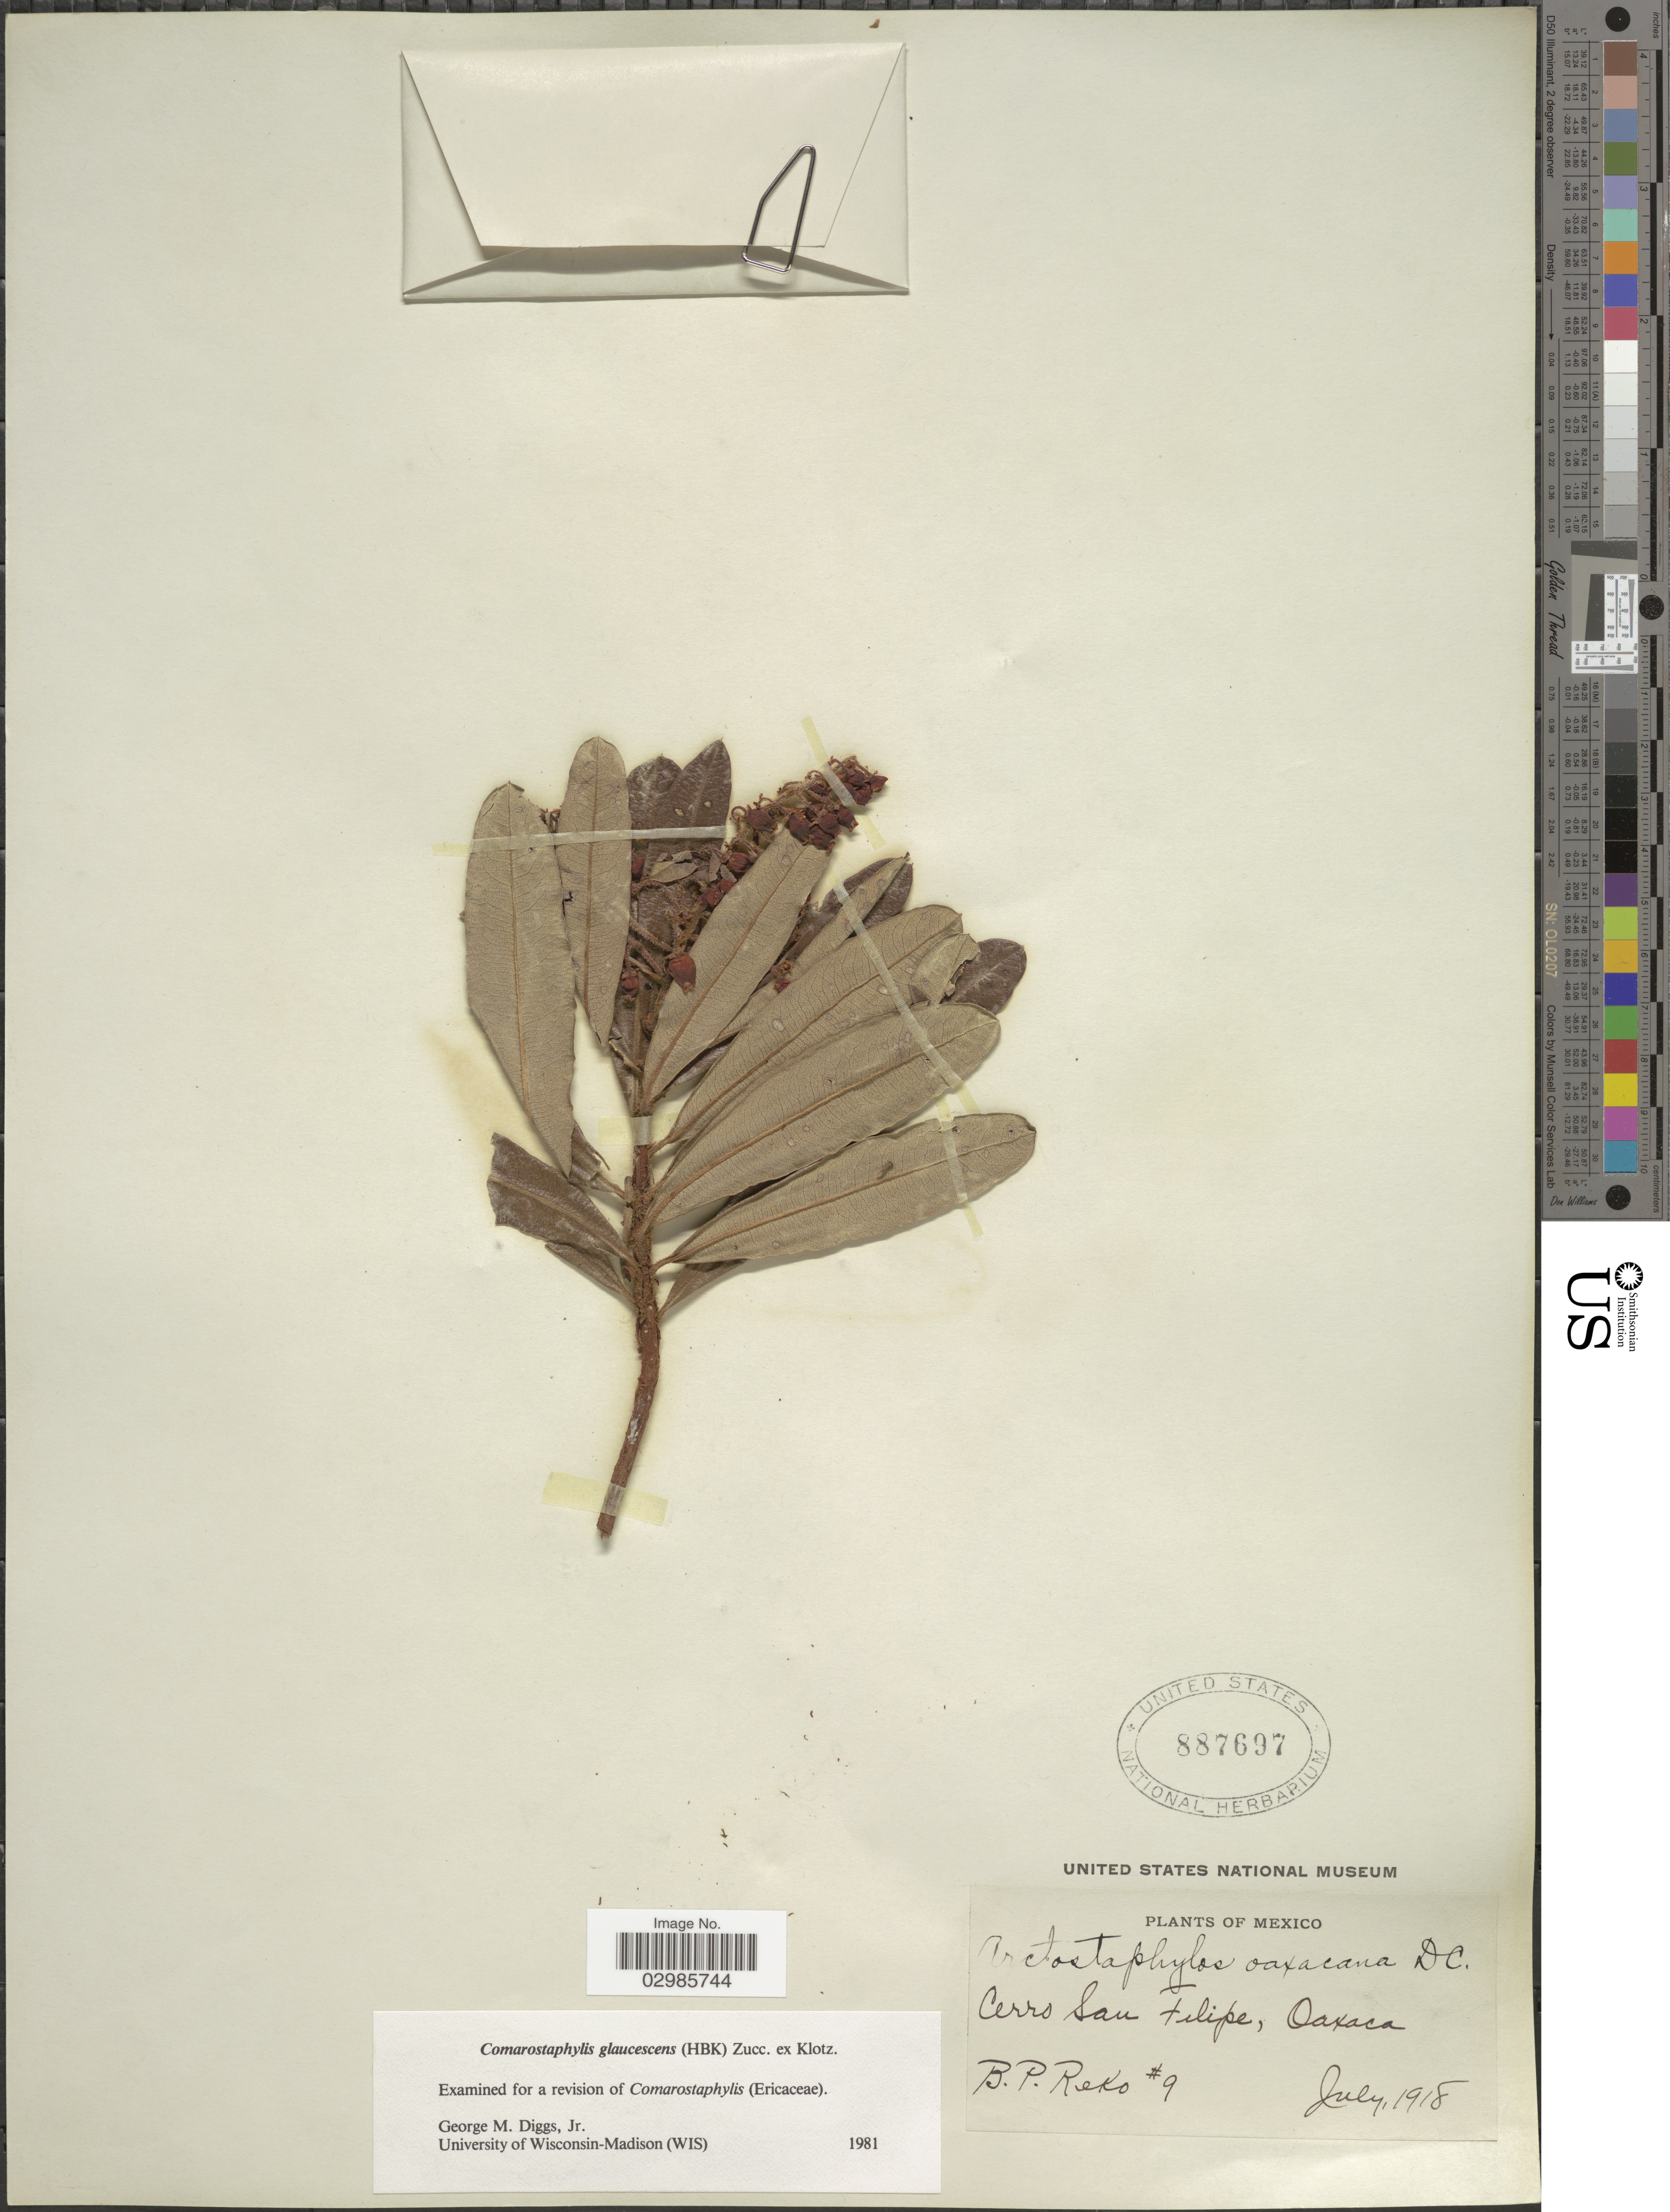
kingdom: Plantae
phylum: Tracheophyta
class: Magnoliopsida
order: Ericales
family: Ericaceae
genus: Comarostaphylis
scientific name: Comarostaphylis glaucescens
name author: (Kunth) Zucc. ex Klotzsch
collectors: B. P. Reko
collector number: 9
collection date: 1918-07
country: Mexico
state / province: Oaxaca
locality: Cerro San Felipe, Oaxaca.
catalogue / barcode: US 877697